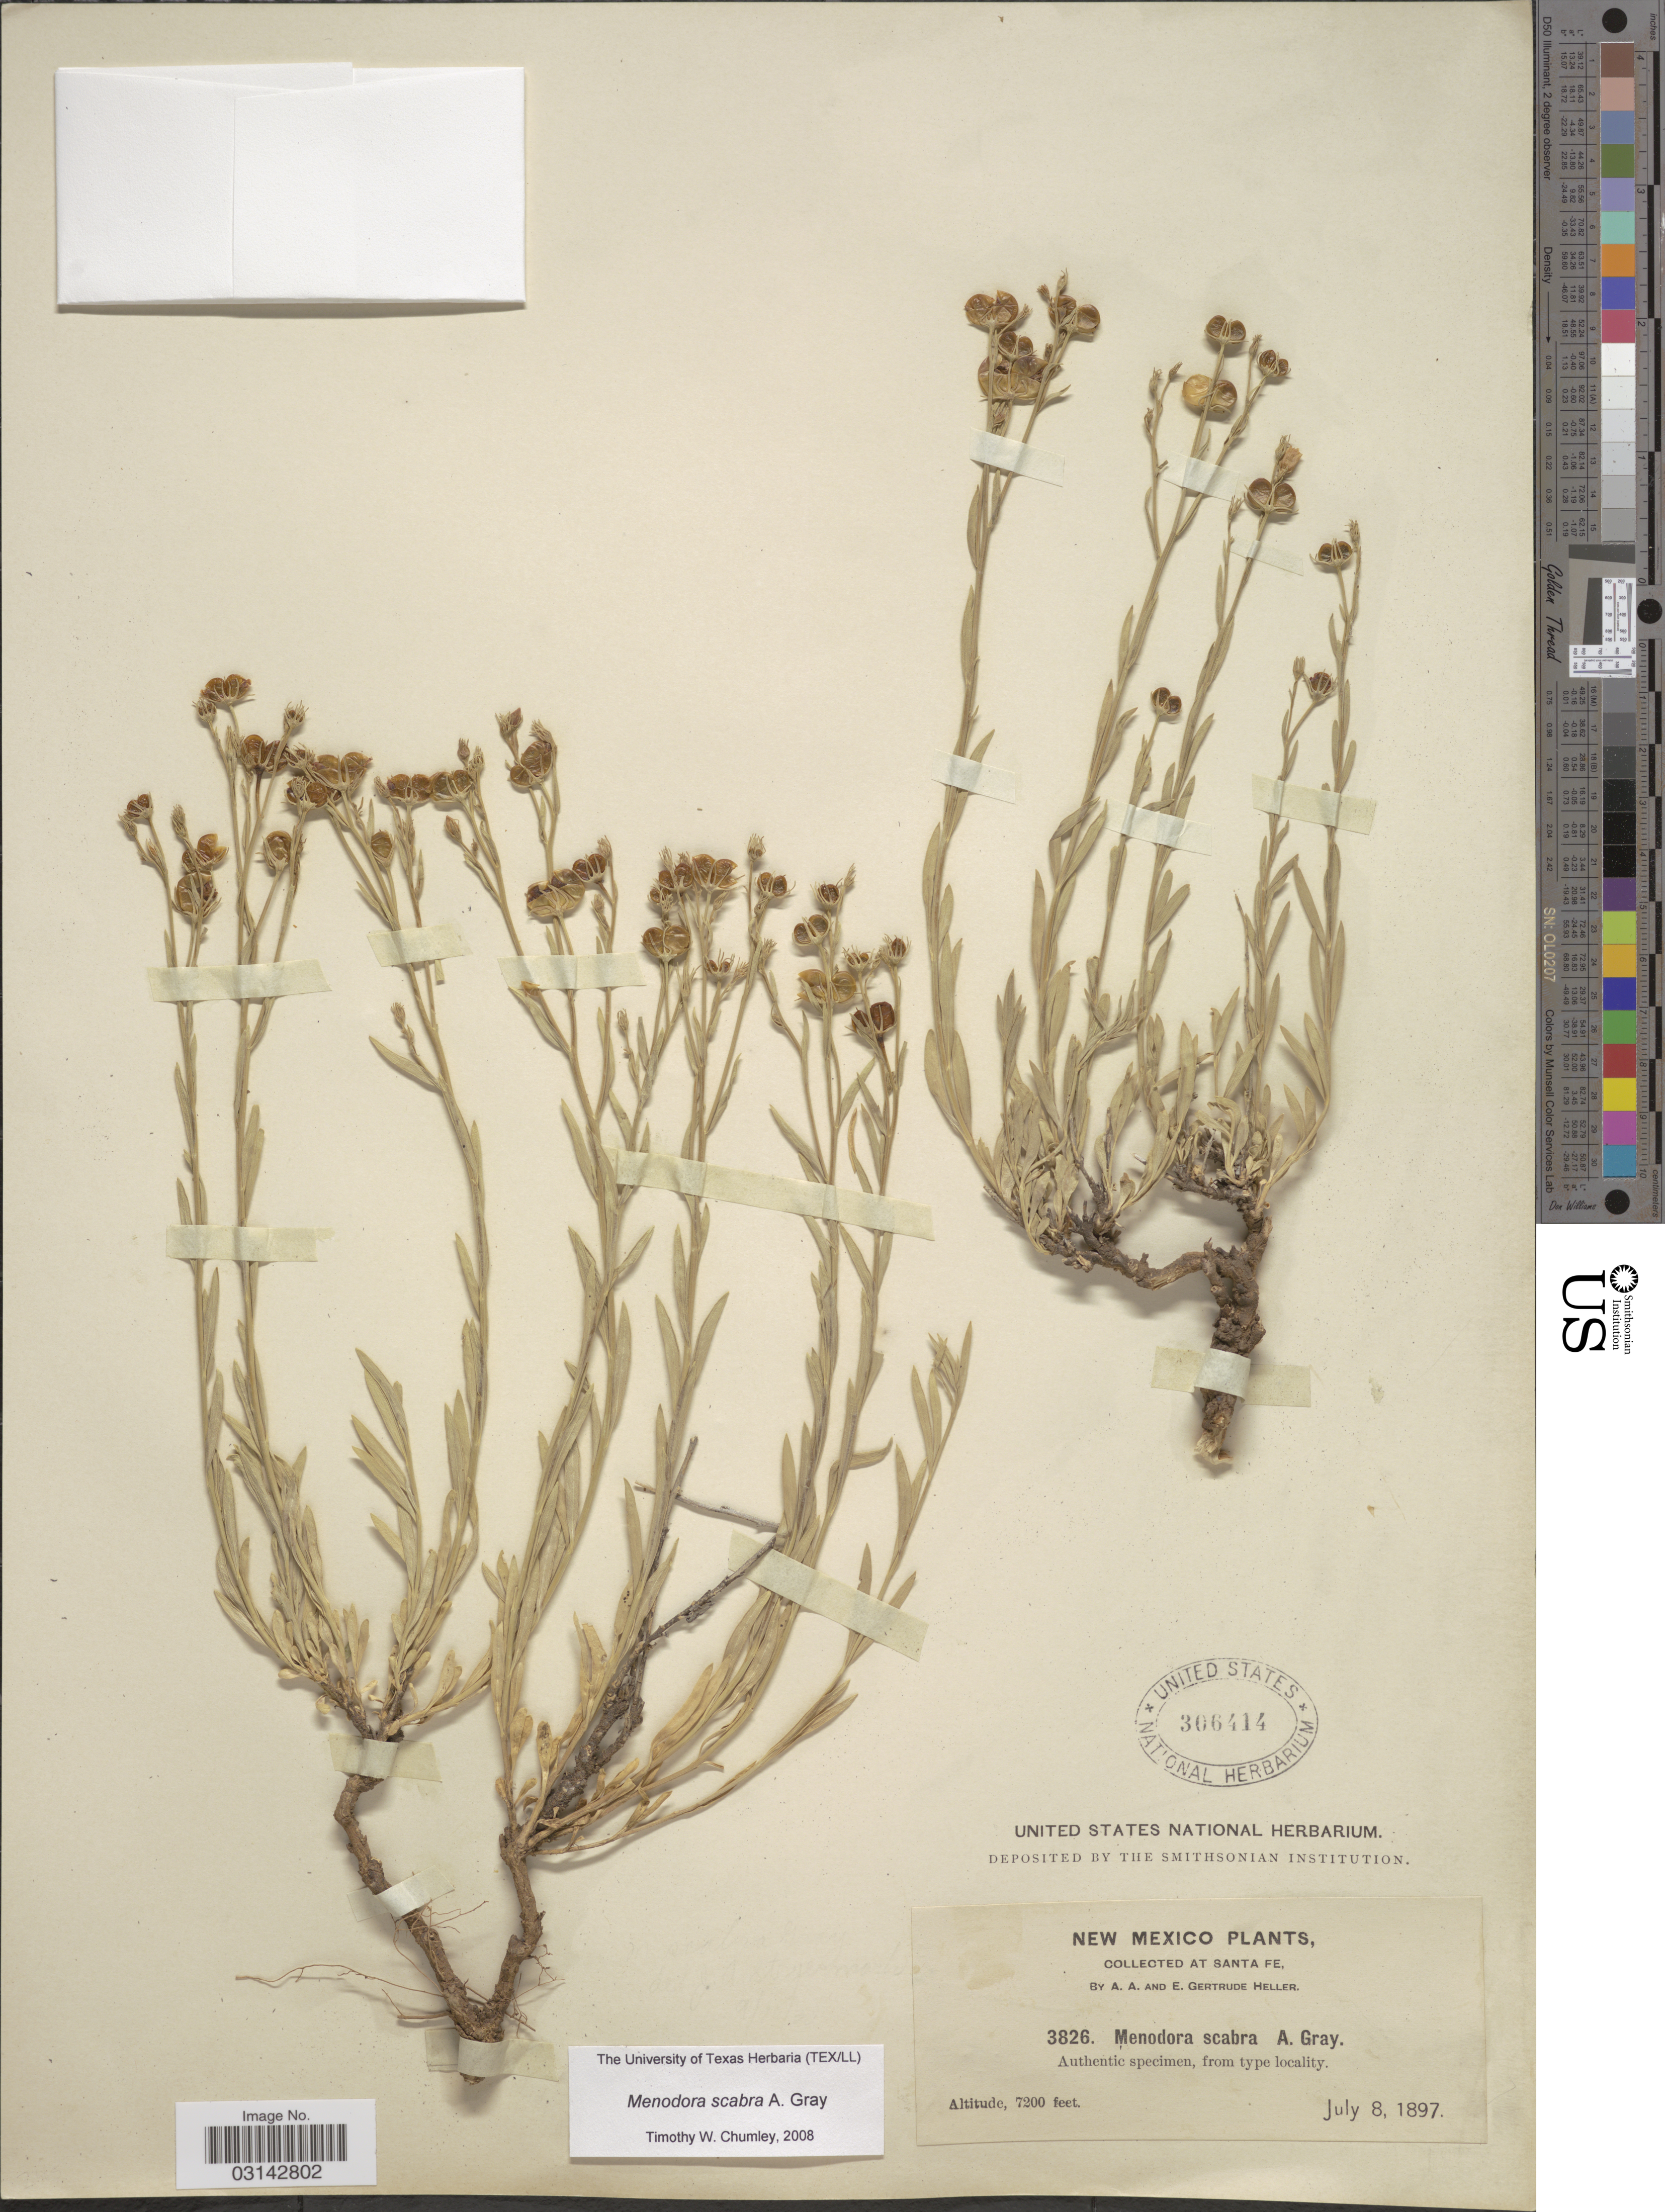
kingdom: Plantae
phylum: Tracheophyta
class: Magnoliopsida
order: Lamiales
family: Oleaceae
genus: Menodora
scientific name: Menodora scabra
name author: A. Gray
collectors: A. A. Heller & E. Gertrude Heller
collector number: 3826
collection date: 1897-07-08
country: United States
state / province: New Mexico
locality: At Santa Fe.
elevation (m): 2195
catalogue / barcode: US 306414